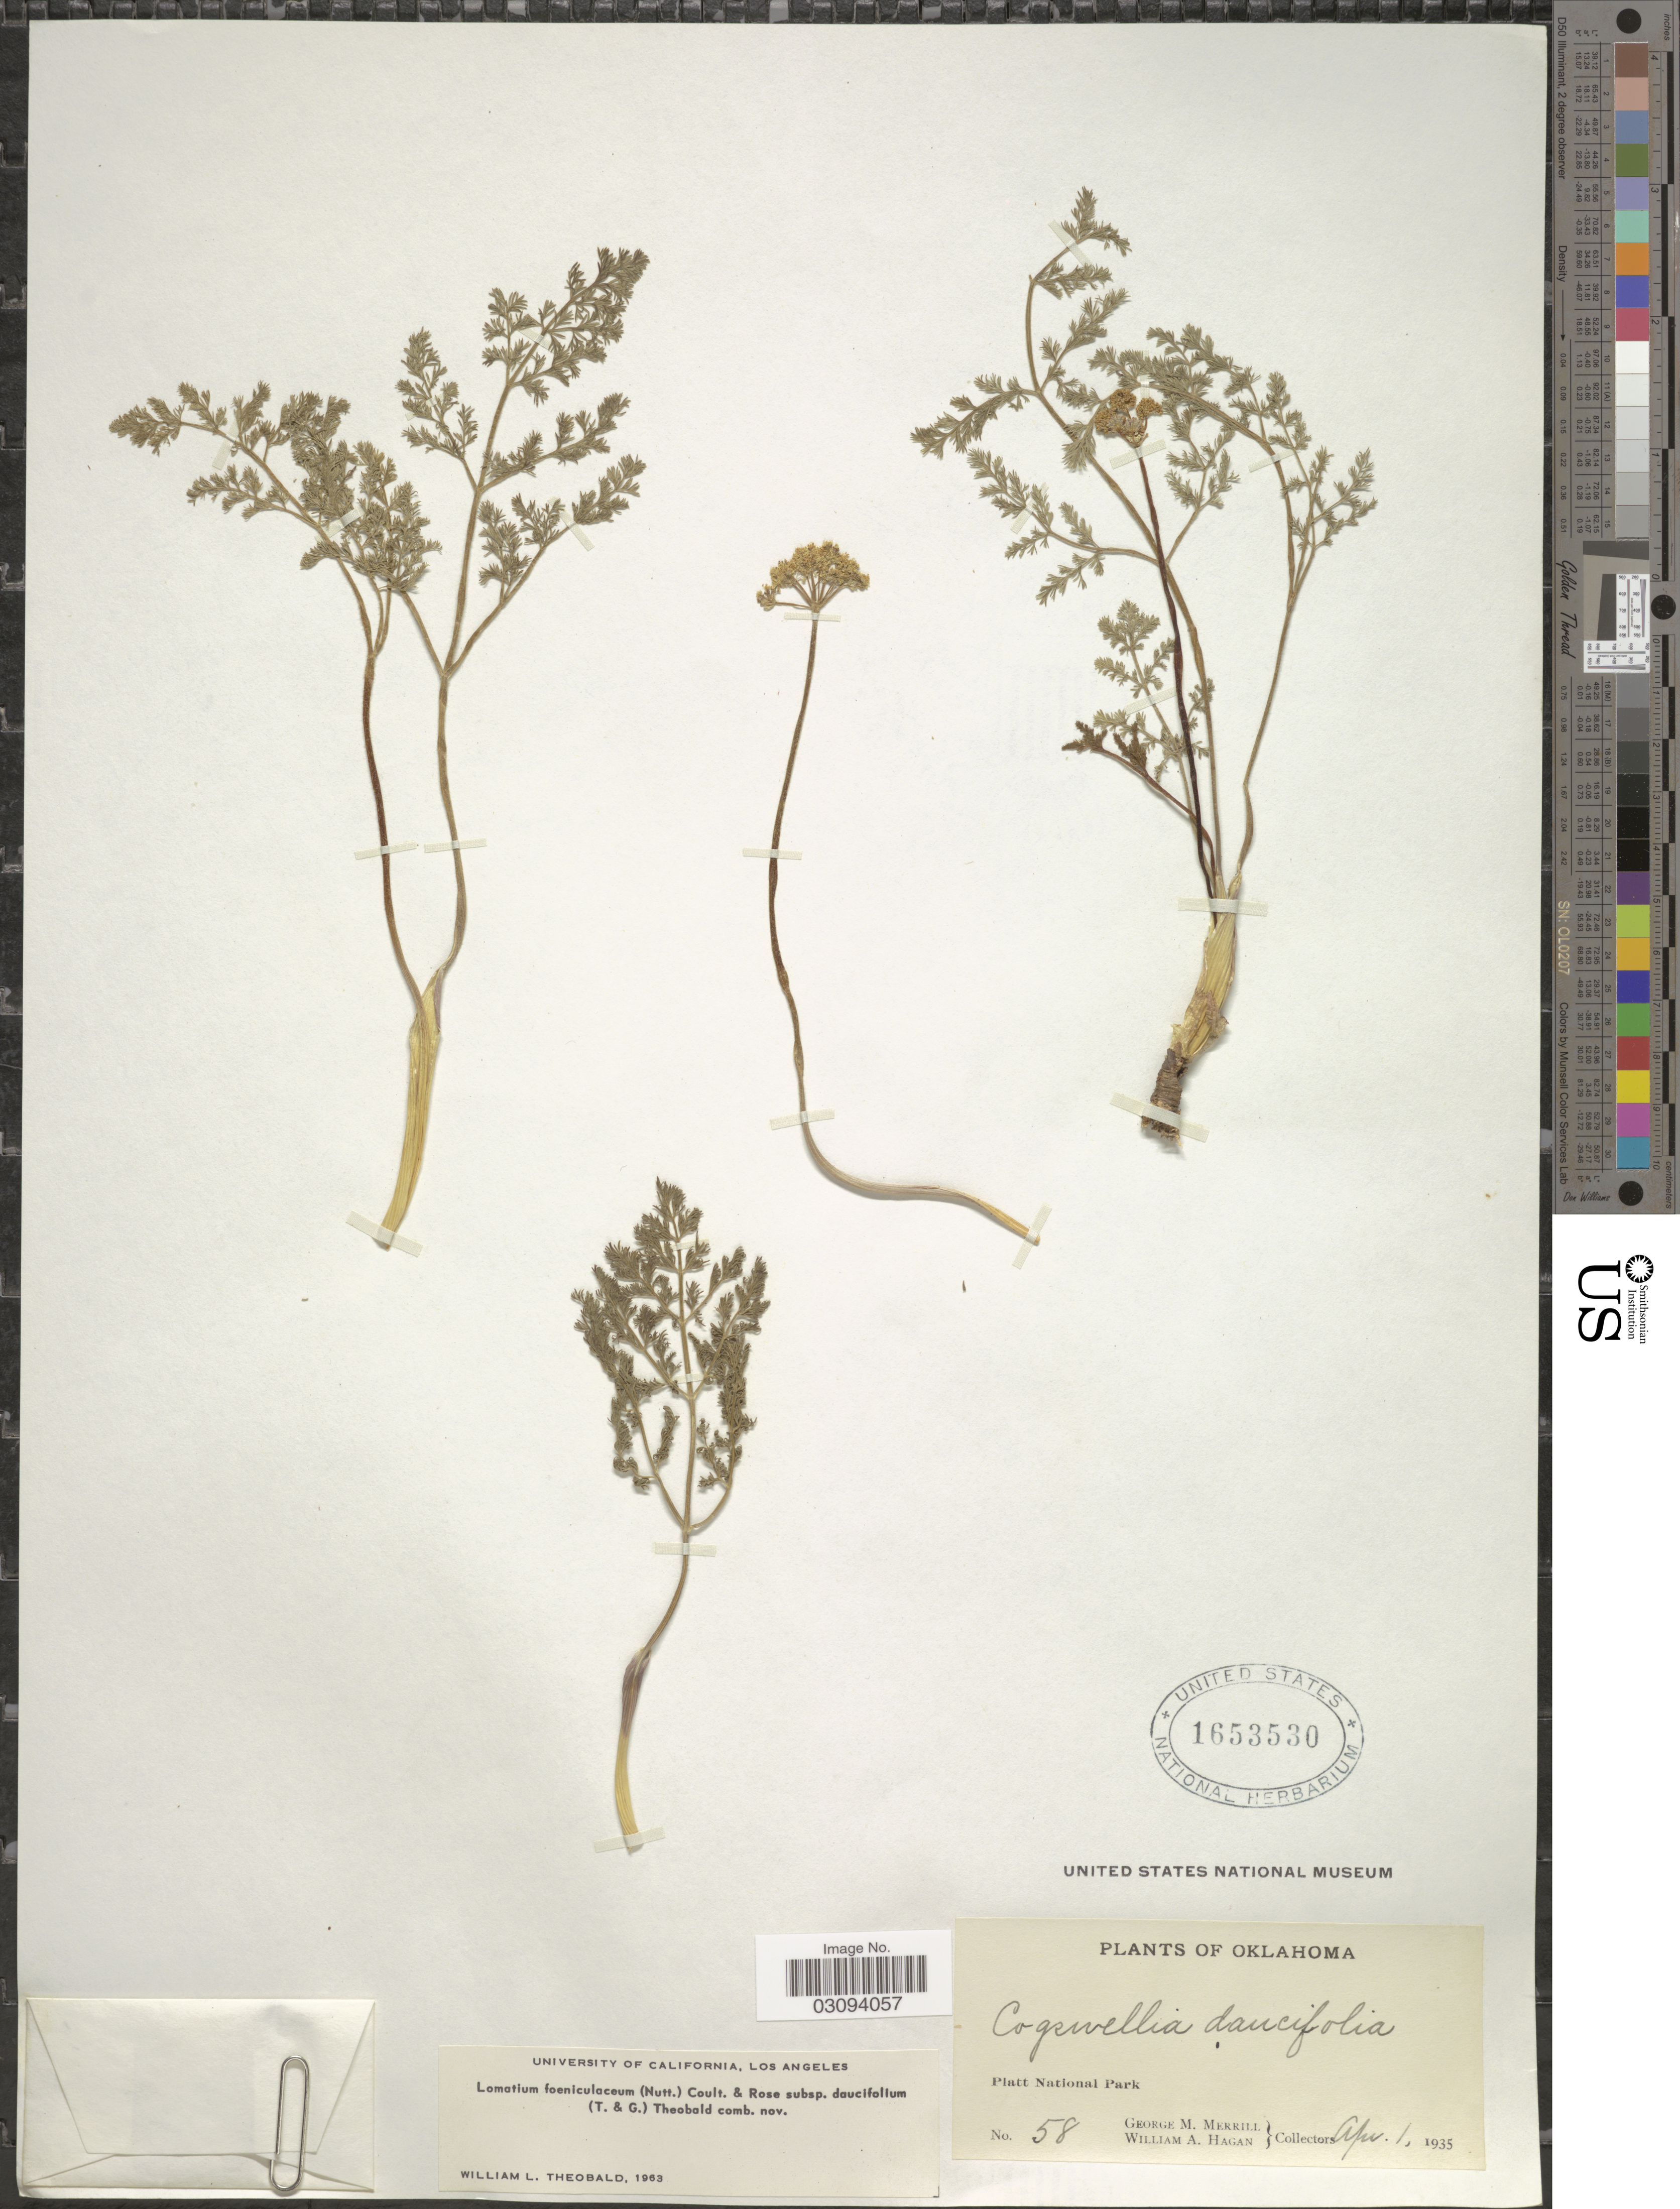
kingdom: Plantae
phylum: Tracheophyta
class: Magnoliopsida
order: Apiales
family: Apiaceae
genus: Lomatium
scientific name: Lomatium foeniculaceum subsp. daucifolium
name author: (Torr. & A. Gray) W.L. Theob.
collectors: G. M. Merrill & W. Hagan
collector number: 58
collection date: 1935-04-01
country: United States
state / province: Oklahoma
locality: Platt National Park.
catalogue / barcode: US 1653530